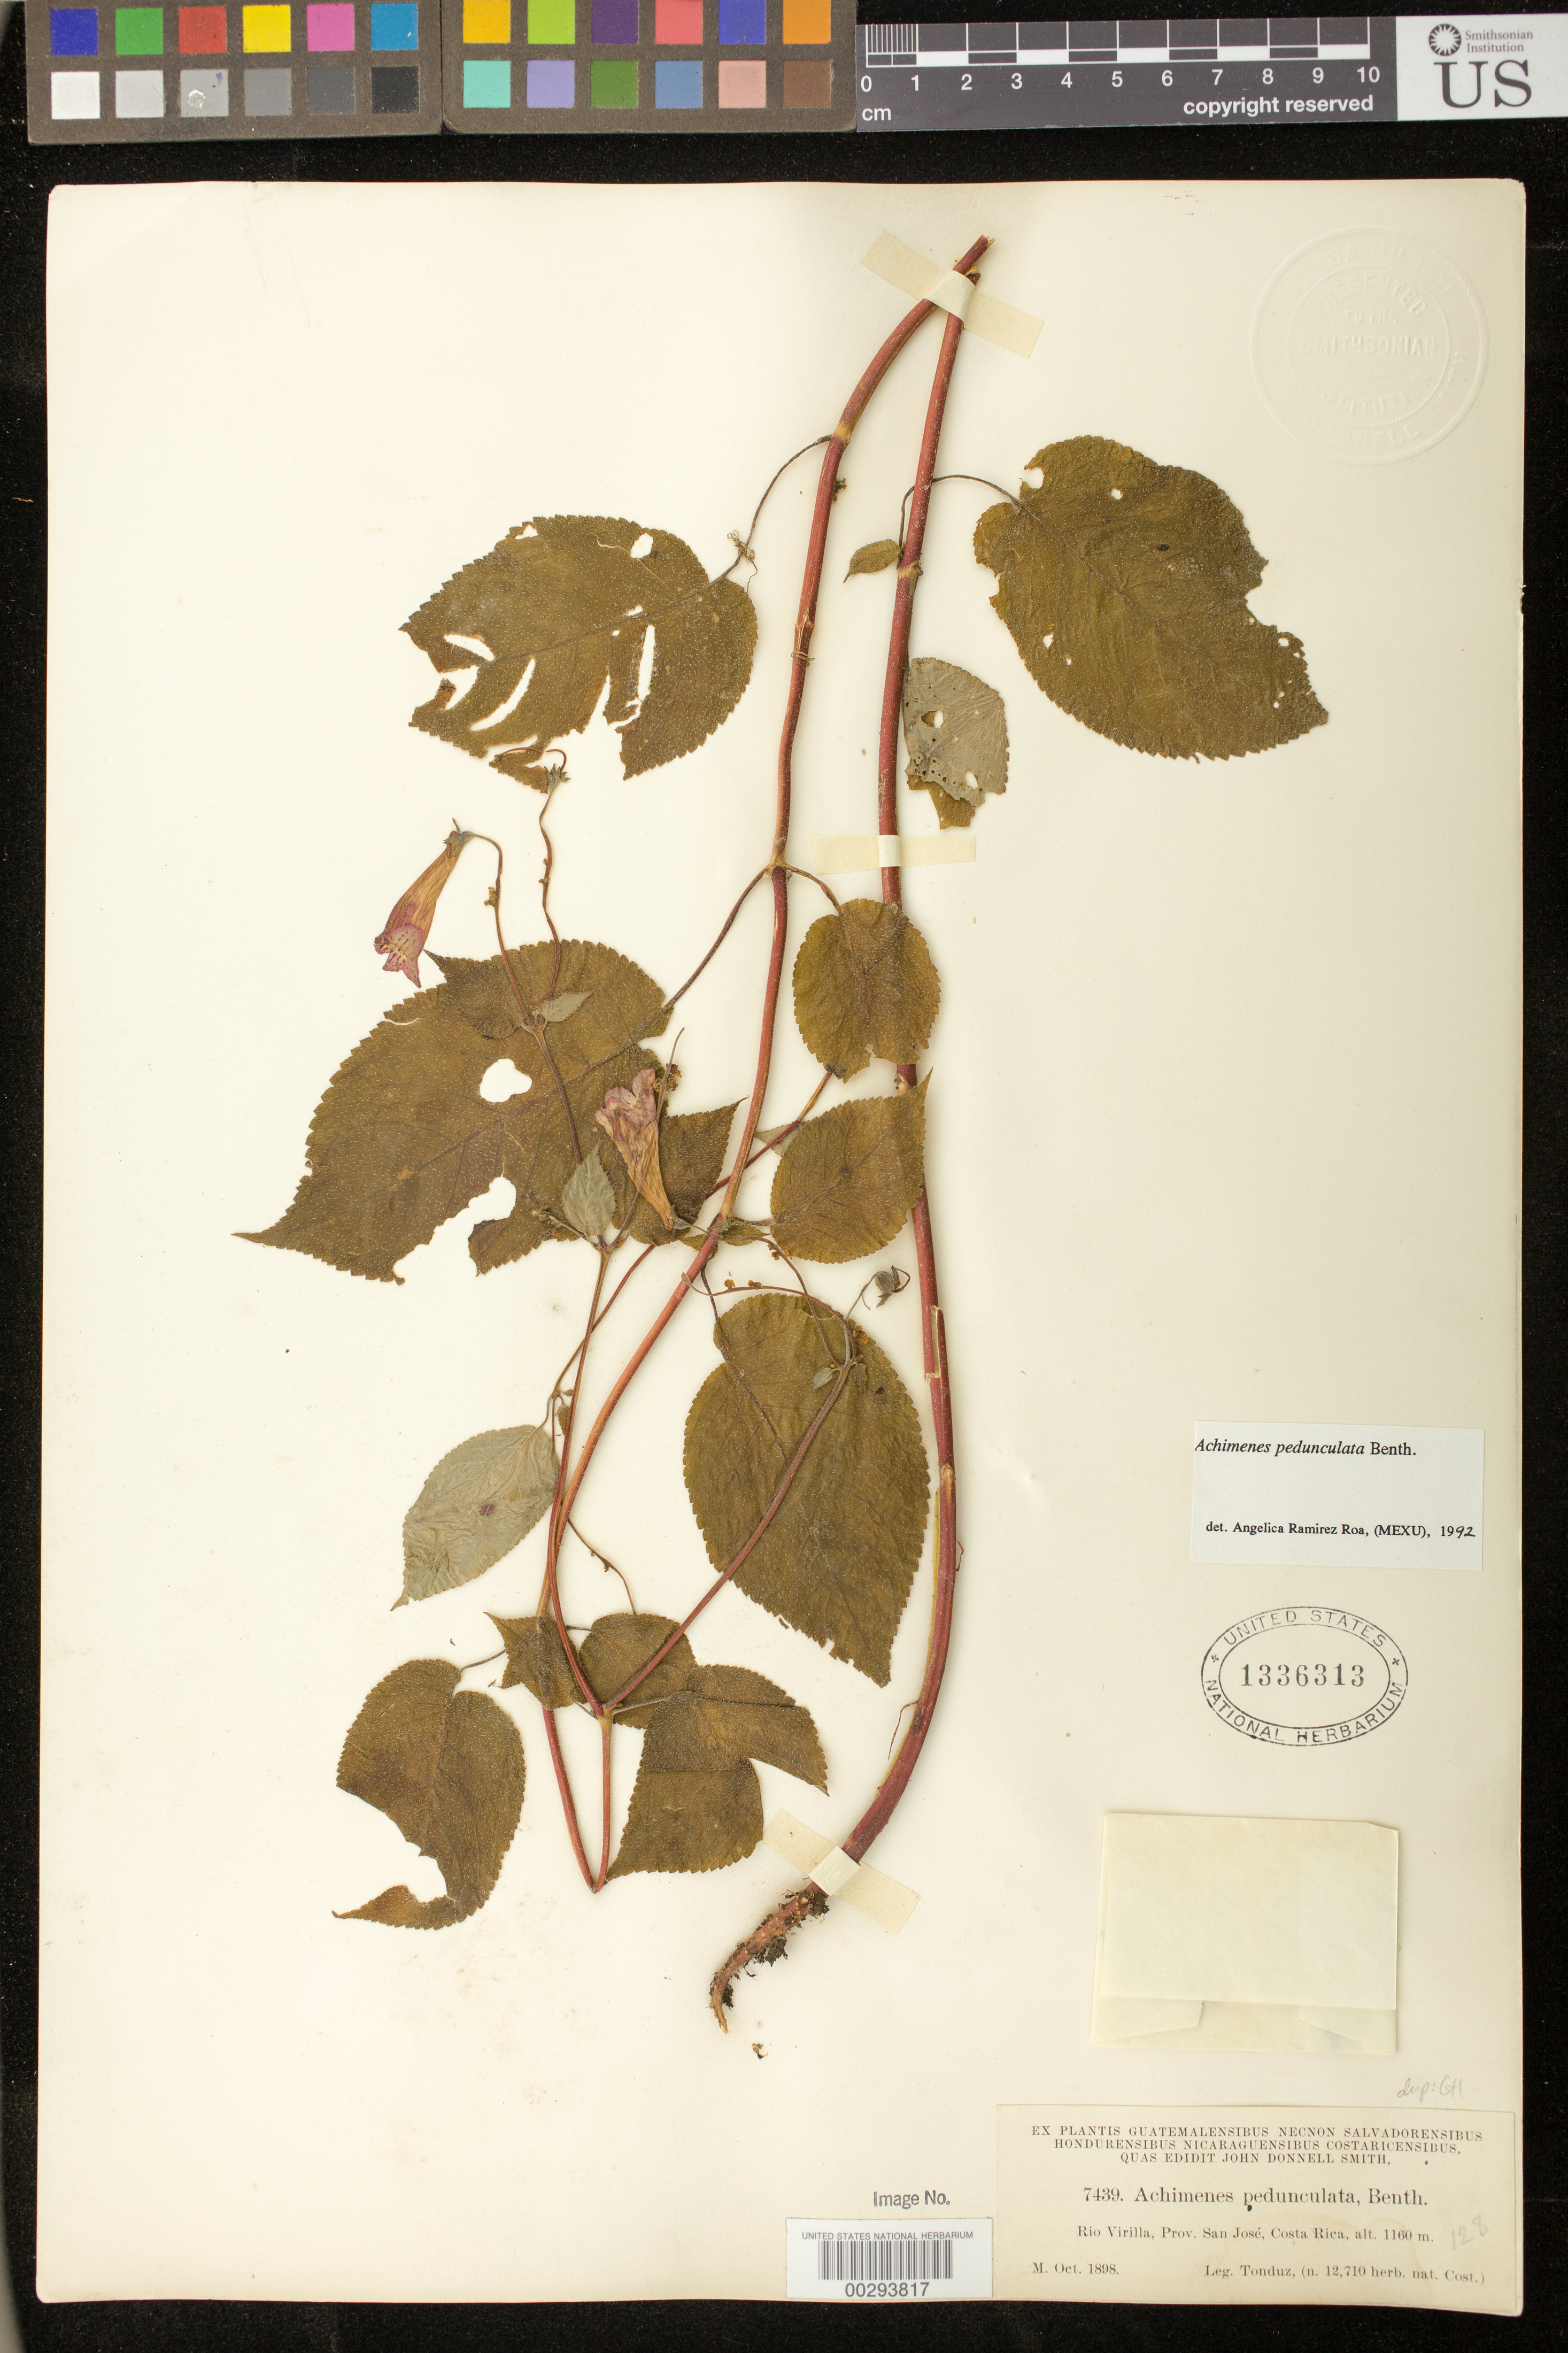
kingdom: Plantae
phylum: Tracheophyta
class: Magnoliopsida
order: Lamiales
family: Gesneriaceae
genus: Achimenes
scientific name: Achimenes pedunculata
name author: Benth.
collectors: A. Tonduz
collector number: HNC 12710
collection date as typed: Oct 1898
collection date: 1898-10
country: Costa Rica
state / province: San José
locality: Rio Virilla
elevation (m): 1160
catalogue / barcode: US 1336313